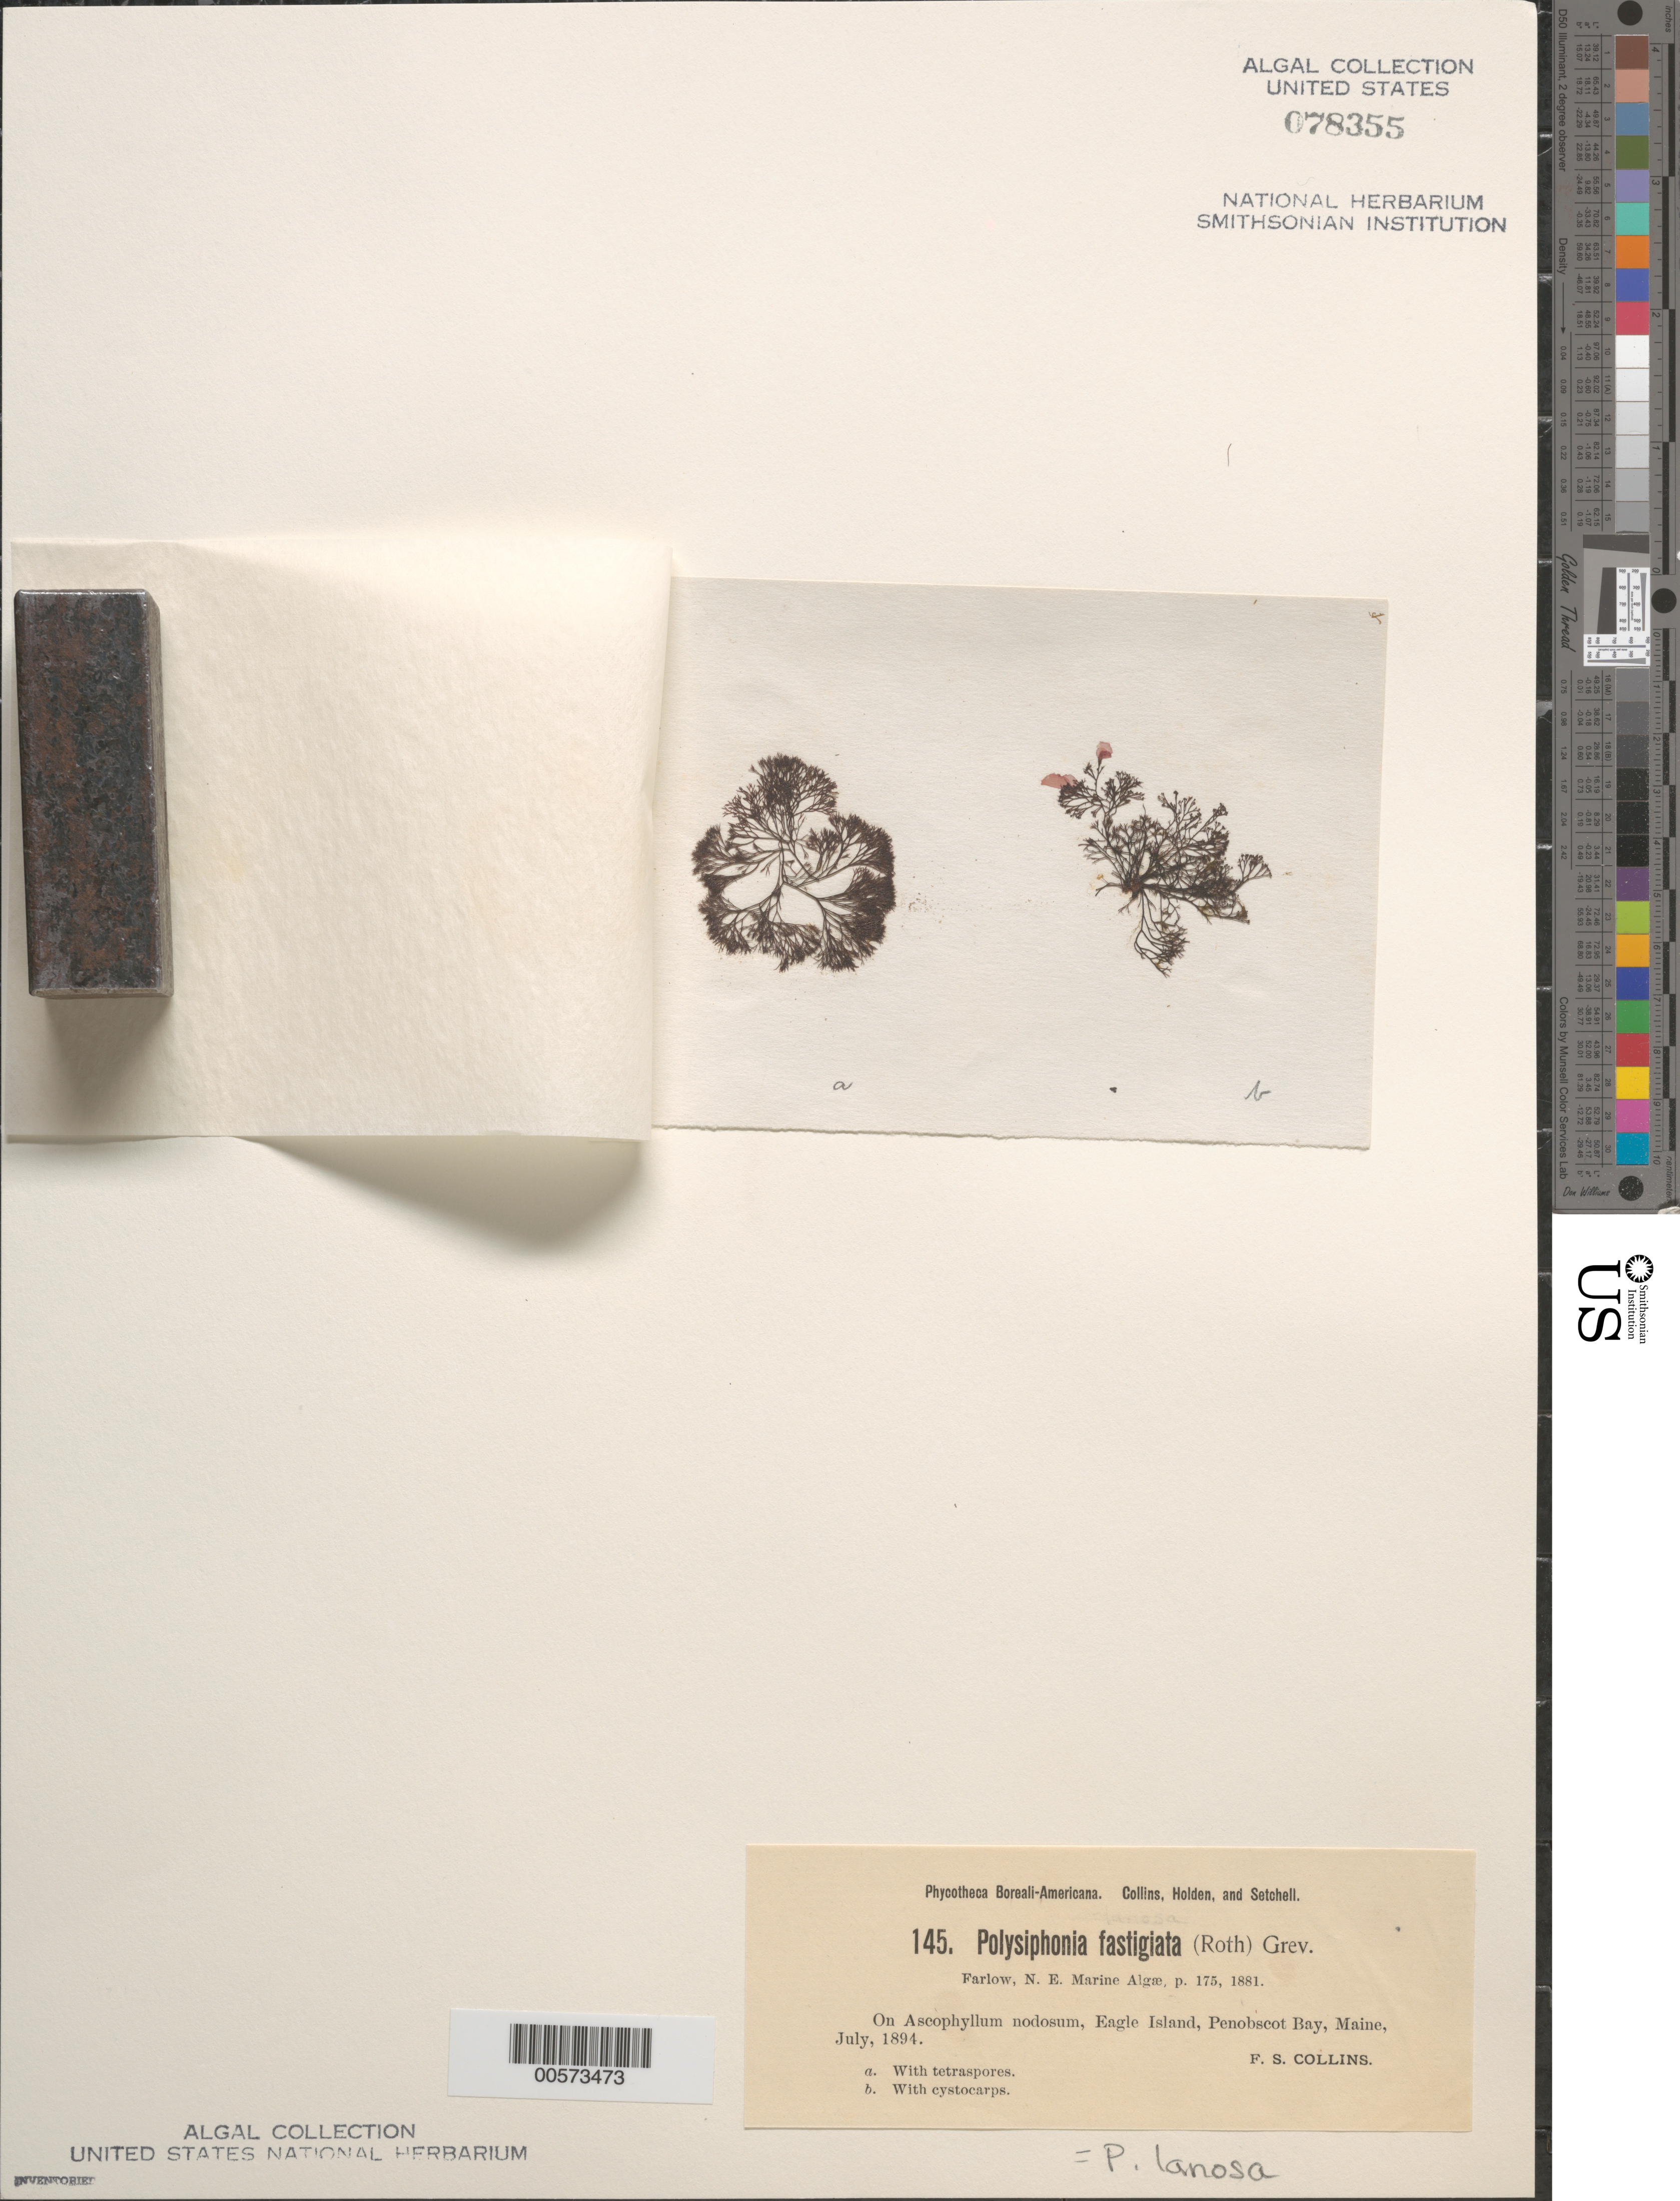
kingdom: Plantae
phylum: Rhodophyta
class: Florideophyceae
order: Ceramiales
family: Rhodomelaceae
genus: Vertebrata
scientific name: Vertebrata lanosa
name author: (L.) T.A. Chr.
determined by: Algae name updating Project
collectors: F. Collins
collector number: PB-A 145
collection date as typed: Jul 1894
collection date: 1894-07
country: United States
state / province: Maine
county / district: Knox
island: Eagle Island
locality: Penobscot Bay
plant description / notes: Collins, Holden & Setchell, Phycotheca Boreali-Americana, as Polysiphonia fastigiata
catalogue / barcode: US 78355